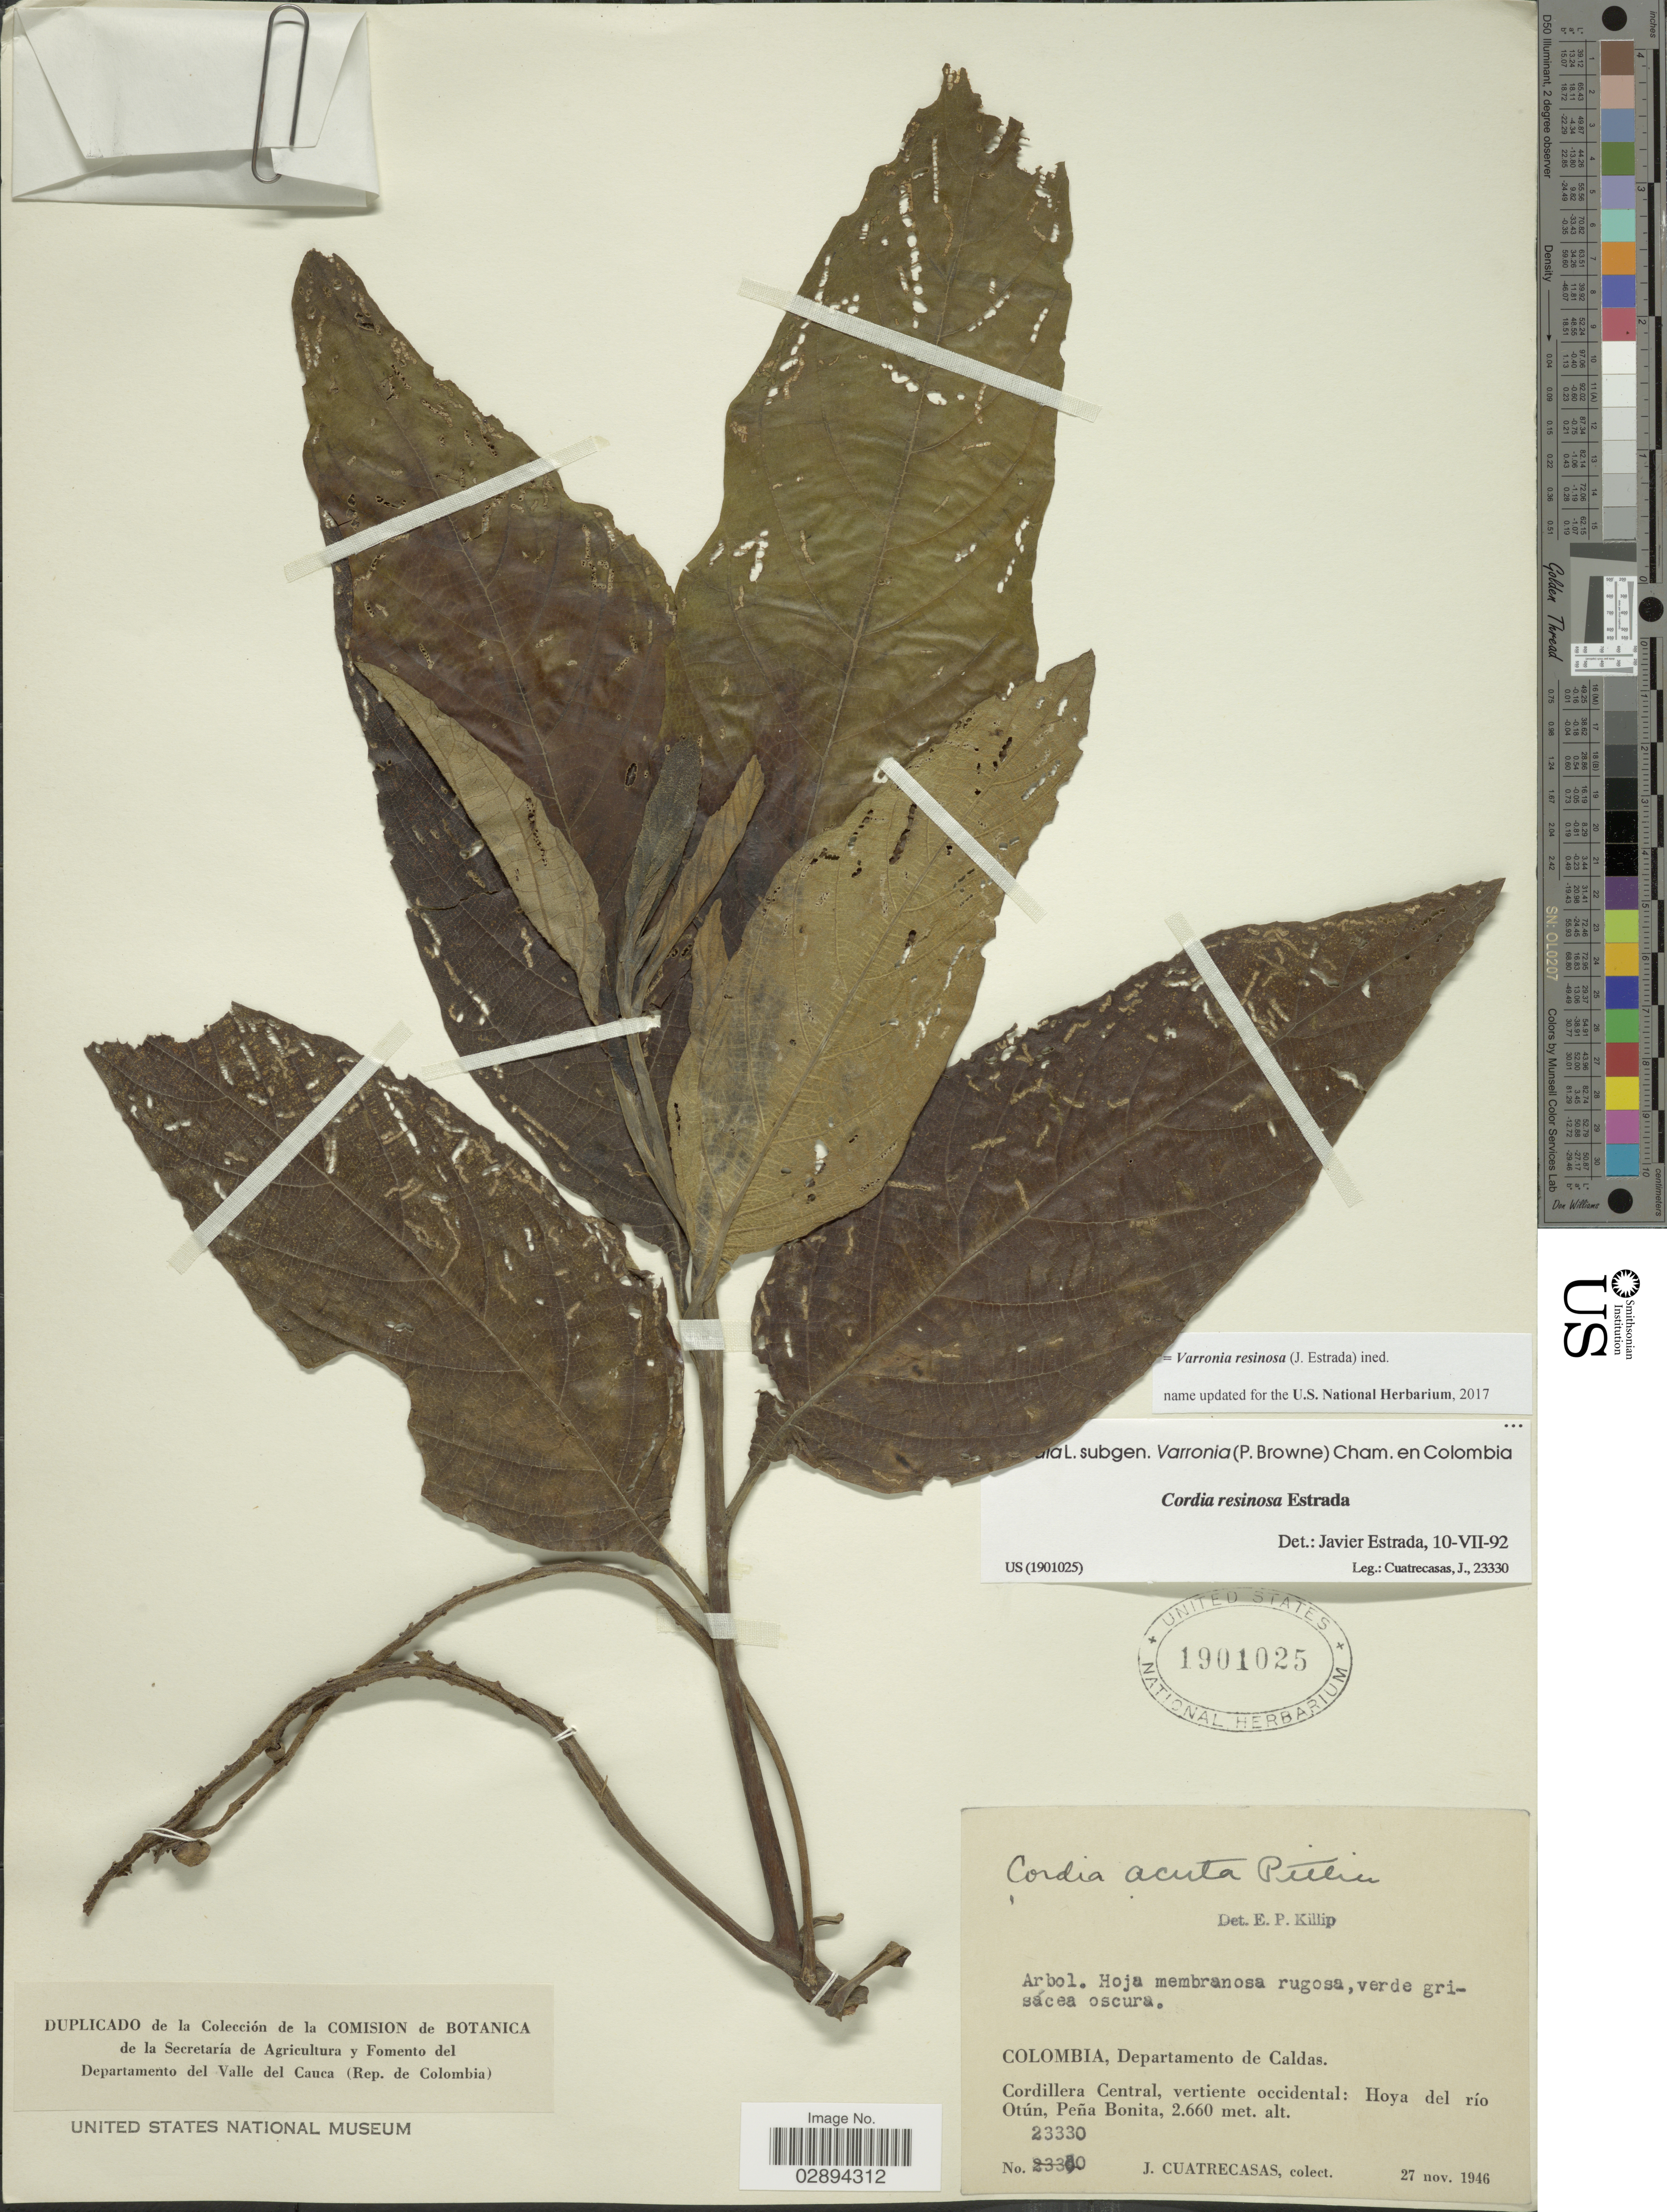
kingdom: Plantae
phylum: Tracheophyta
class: Magnoliopsida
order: Boraginales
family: Cordiaceae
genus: Varronia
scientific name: Varronia resinosa (J. Estrada) comb. nov. ined.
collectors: J. Cuatrecasas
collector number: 23330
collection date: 1946-11-27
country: Colombia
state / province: Caldas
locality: Departamento de Caldas, Cordillera Central, vertiente occidental, Hoya del río Otún, Peña Bonita.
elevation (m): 2660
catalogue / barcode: US 1901025